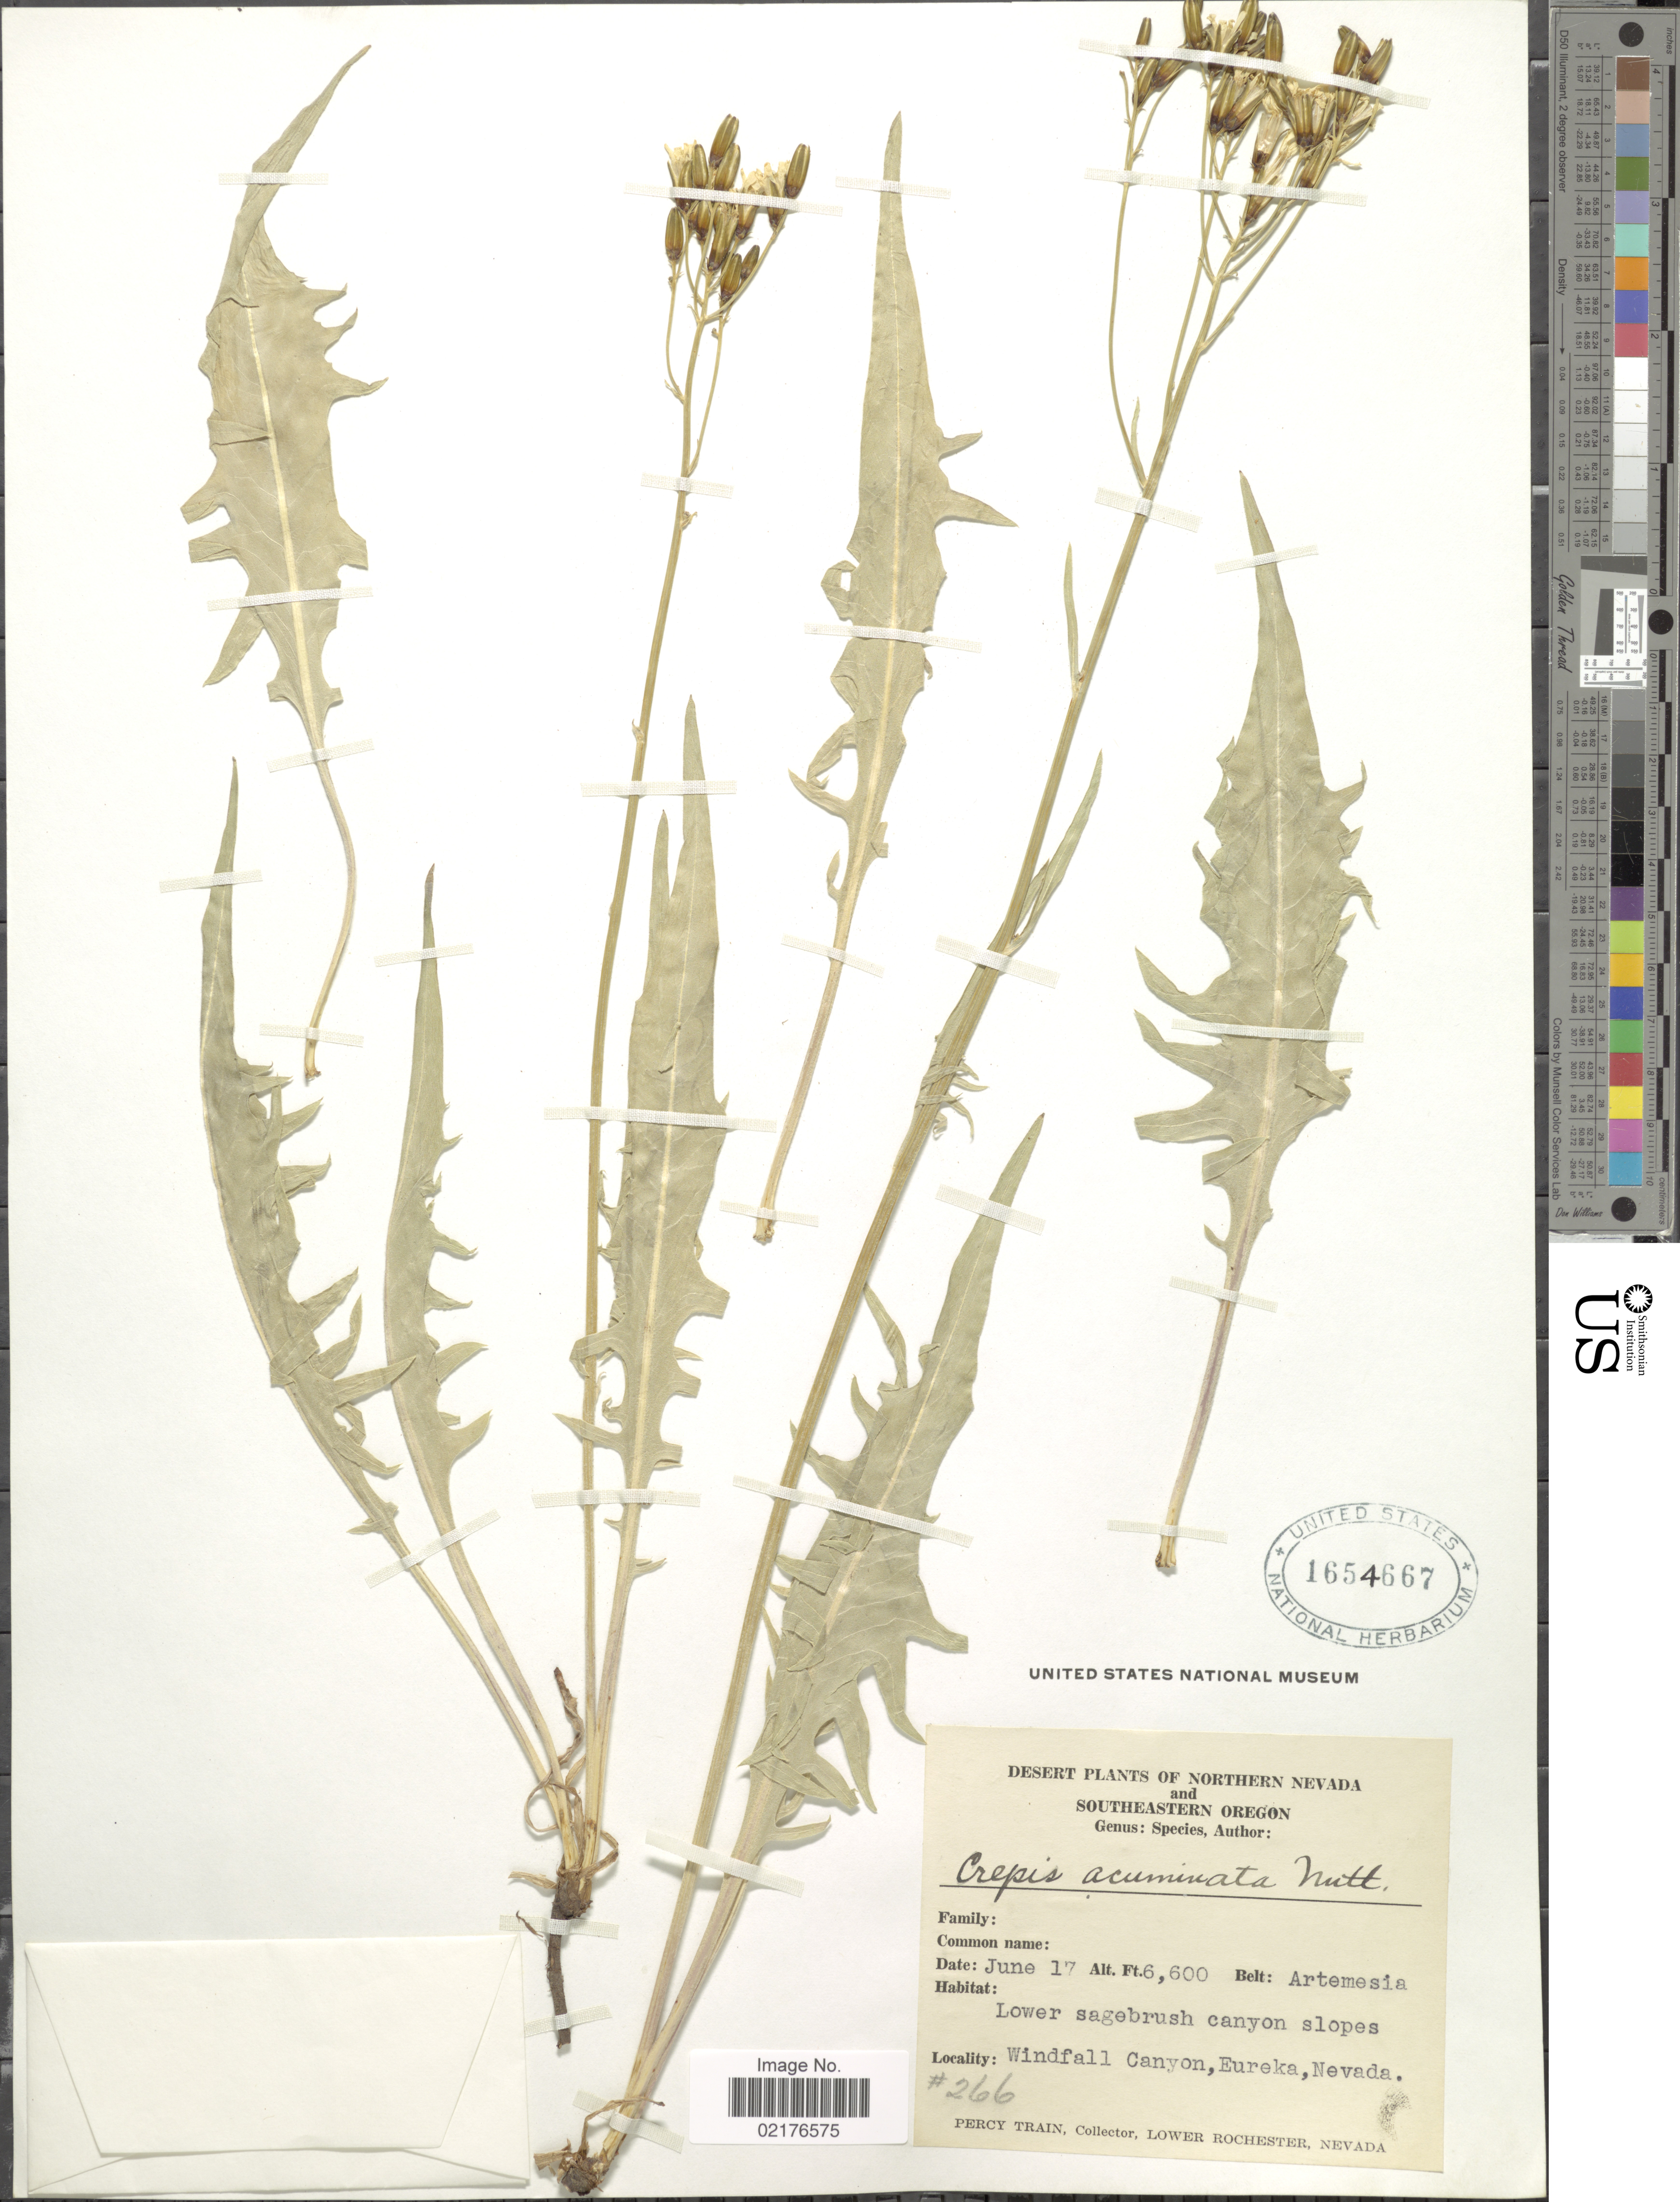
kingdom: Plantae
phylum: Tracheophyta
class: Magnoliopsida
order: Asterales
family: Asteraceae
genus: Crepis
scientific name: Crepis acuminata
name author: Nutt.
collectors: P. Train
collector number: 266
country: United States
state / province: Nevada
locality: Northern Nevada, Lower Sagebrush canyon slopes, Windfall Canyon, Eureka, Nevada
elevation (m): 2012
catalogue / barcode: US 1654667